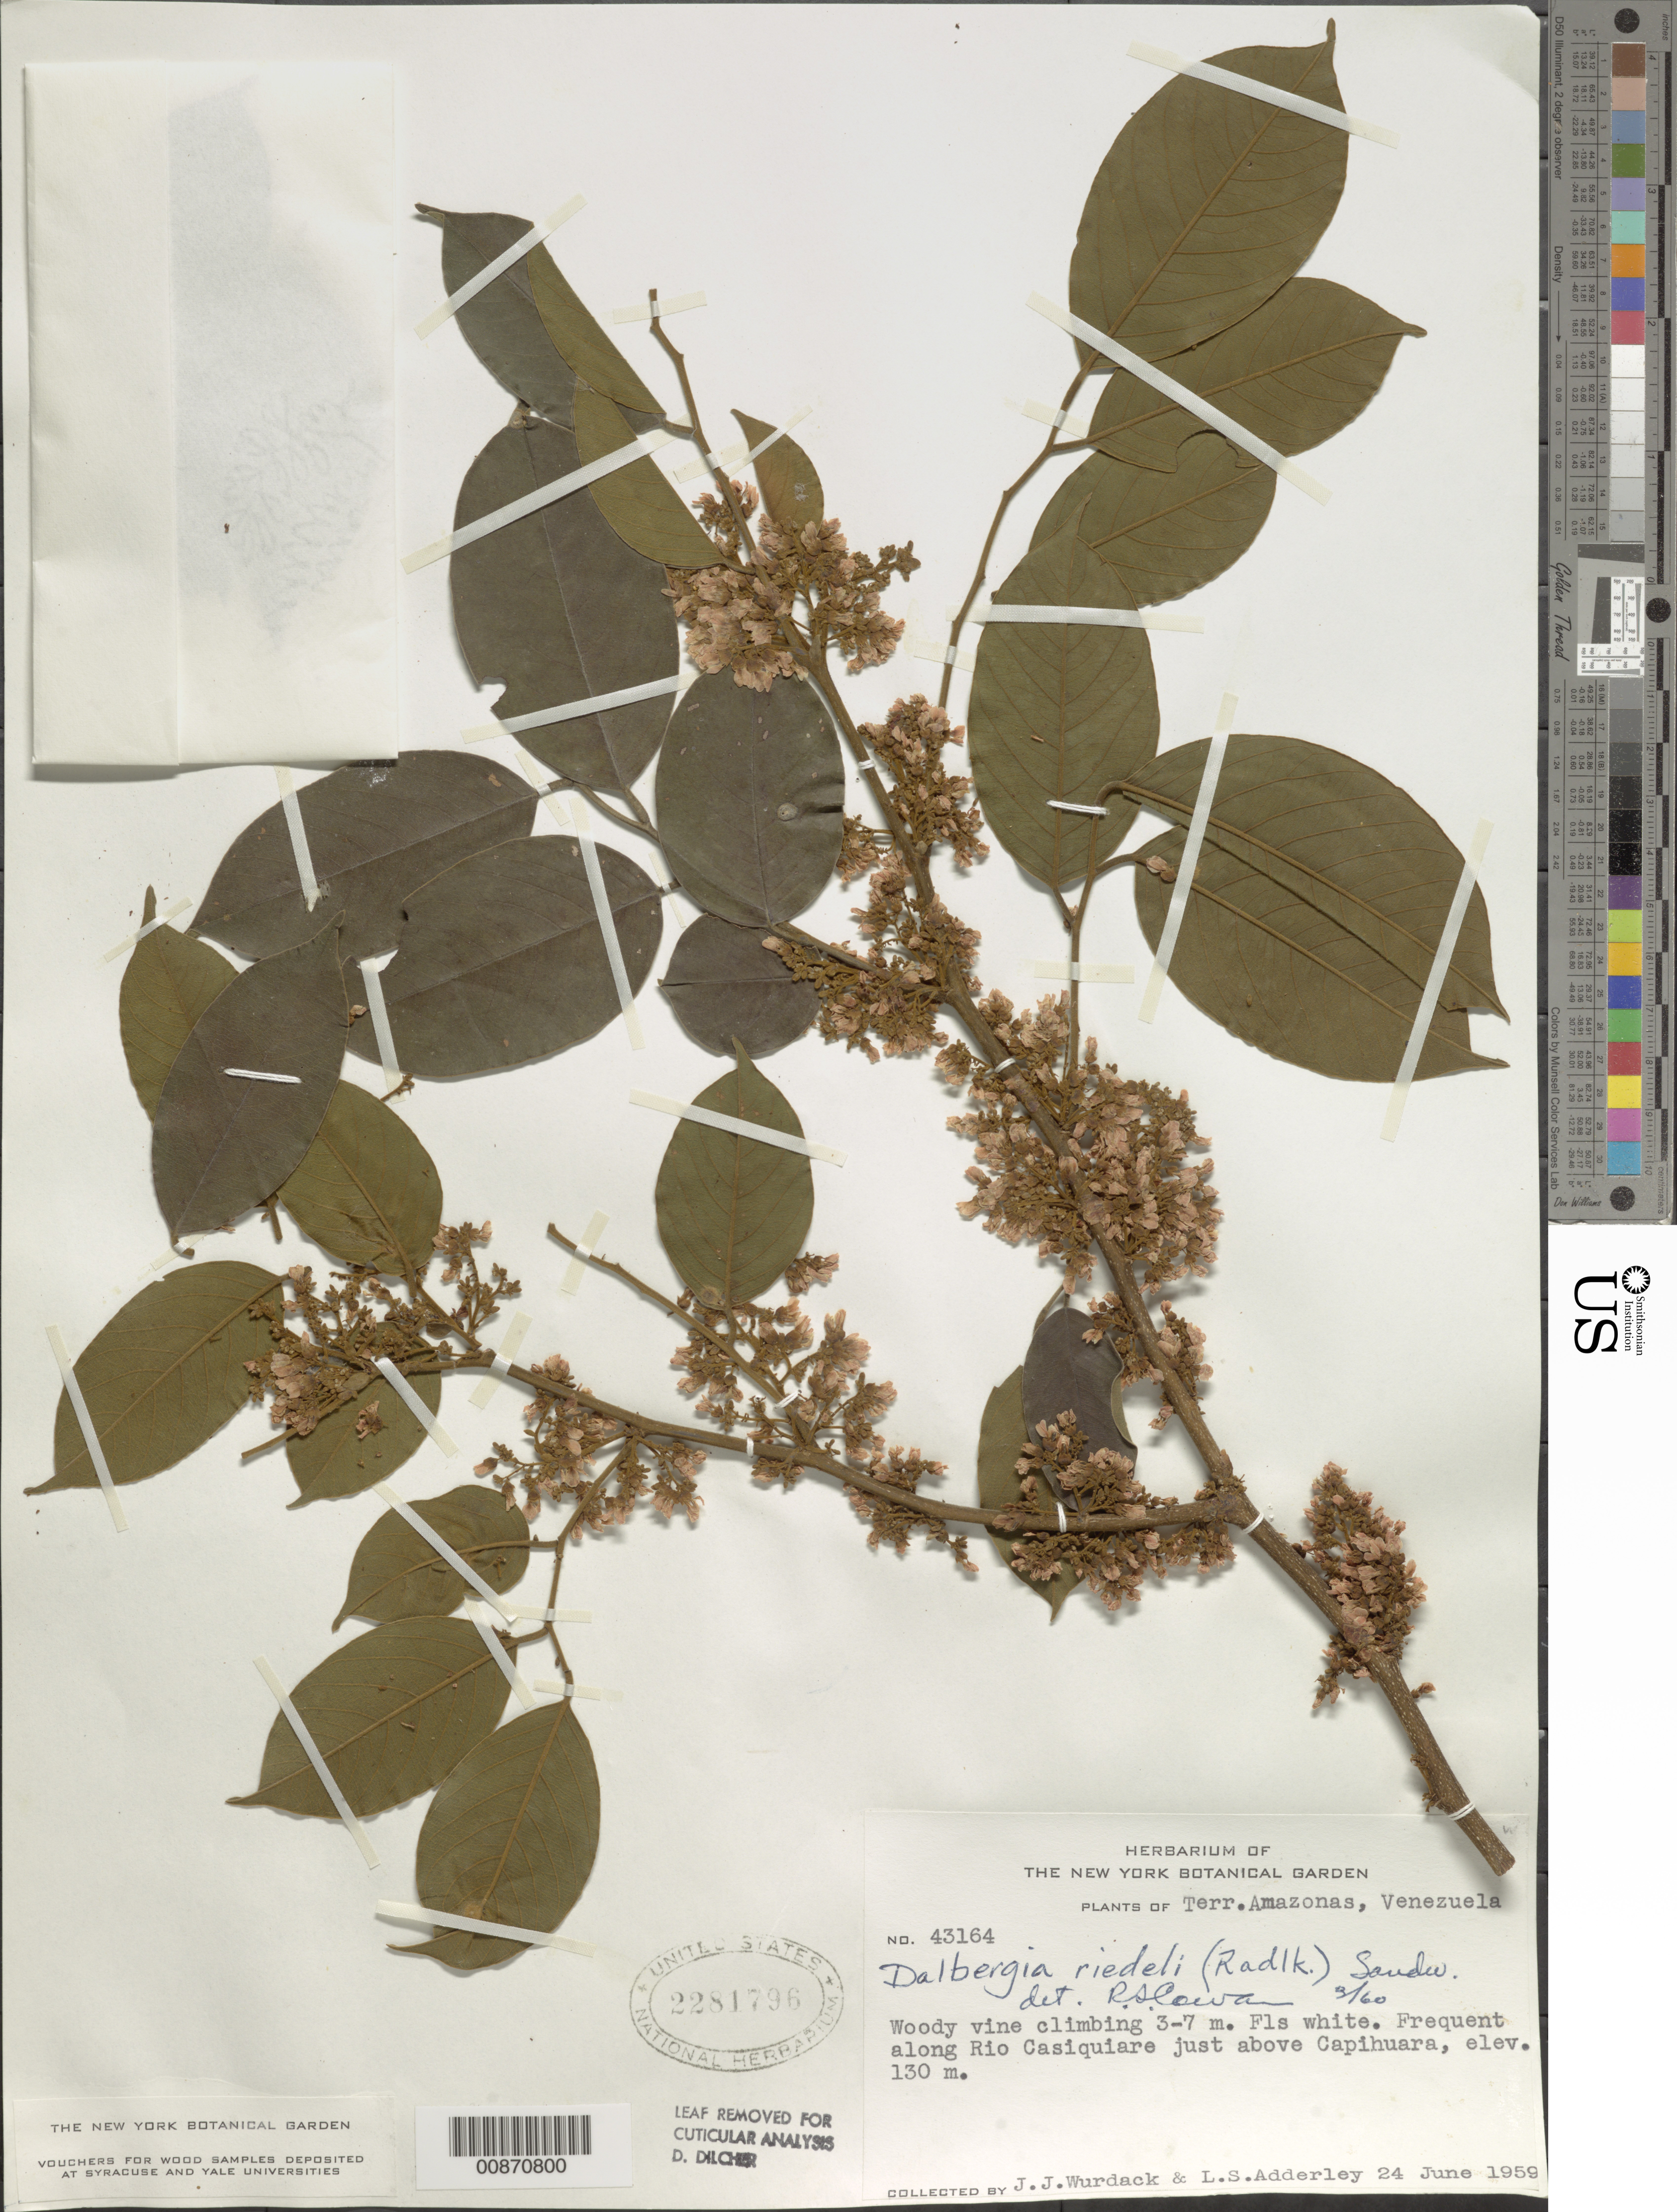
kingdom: Plantae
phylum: Tracheophyta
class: Magnoliopsida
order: Fabales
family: Fabaceae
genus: Dalbergia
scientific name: Dalbergia riedelii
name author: (Benth.) Sandwith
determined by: Cowan, R. S.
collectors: J. J. Wurdack & L. S. Adderley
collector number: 43164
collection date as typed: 24-Jun-59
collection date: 1959-06-24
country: Venezuela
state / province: Amazonas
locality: Río Casiquiare, above Capihuara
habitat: Along river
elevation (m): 130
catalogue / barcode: US 2281796